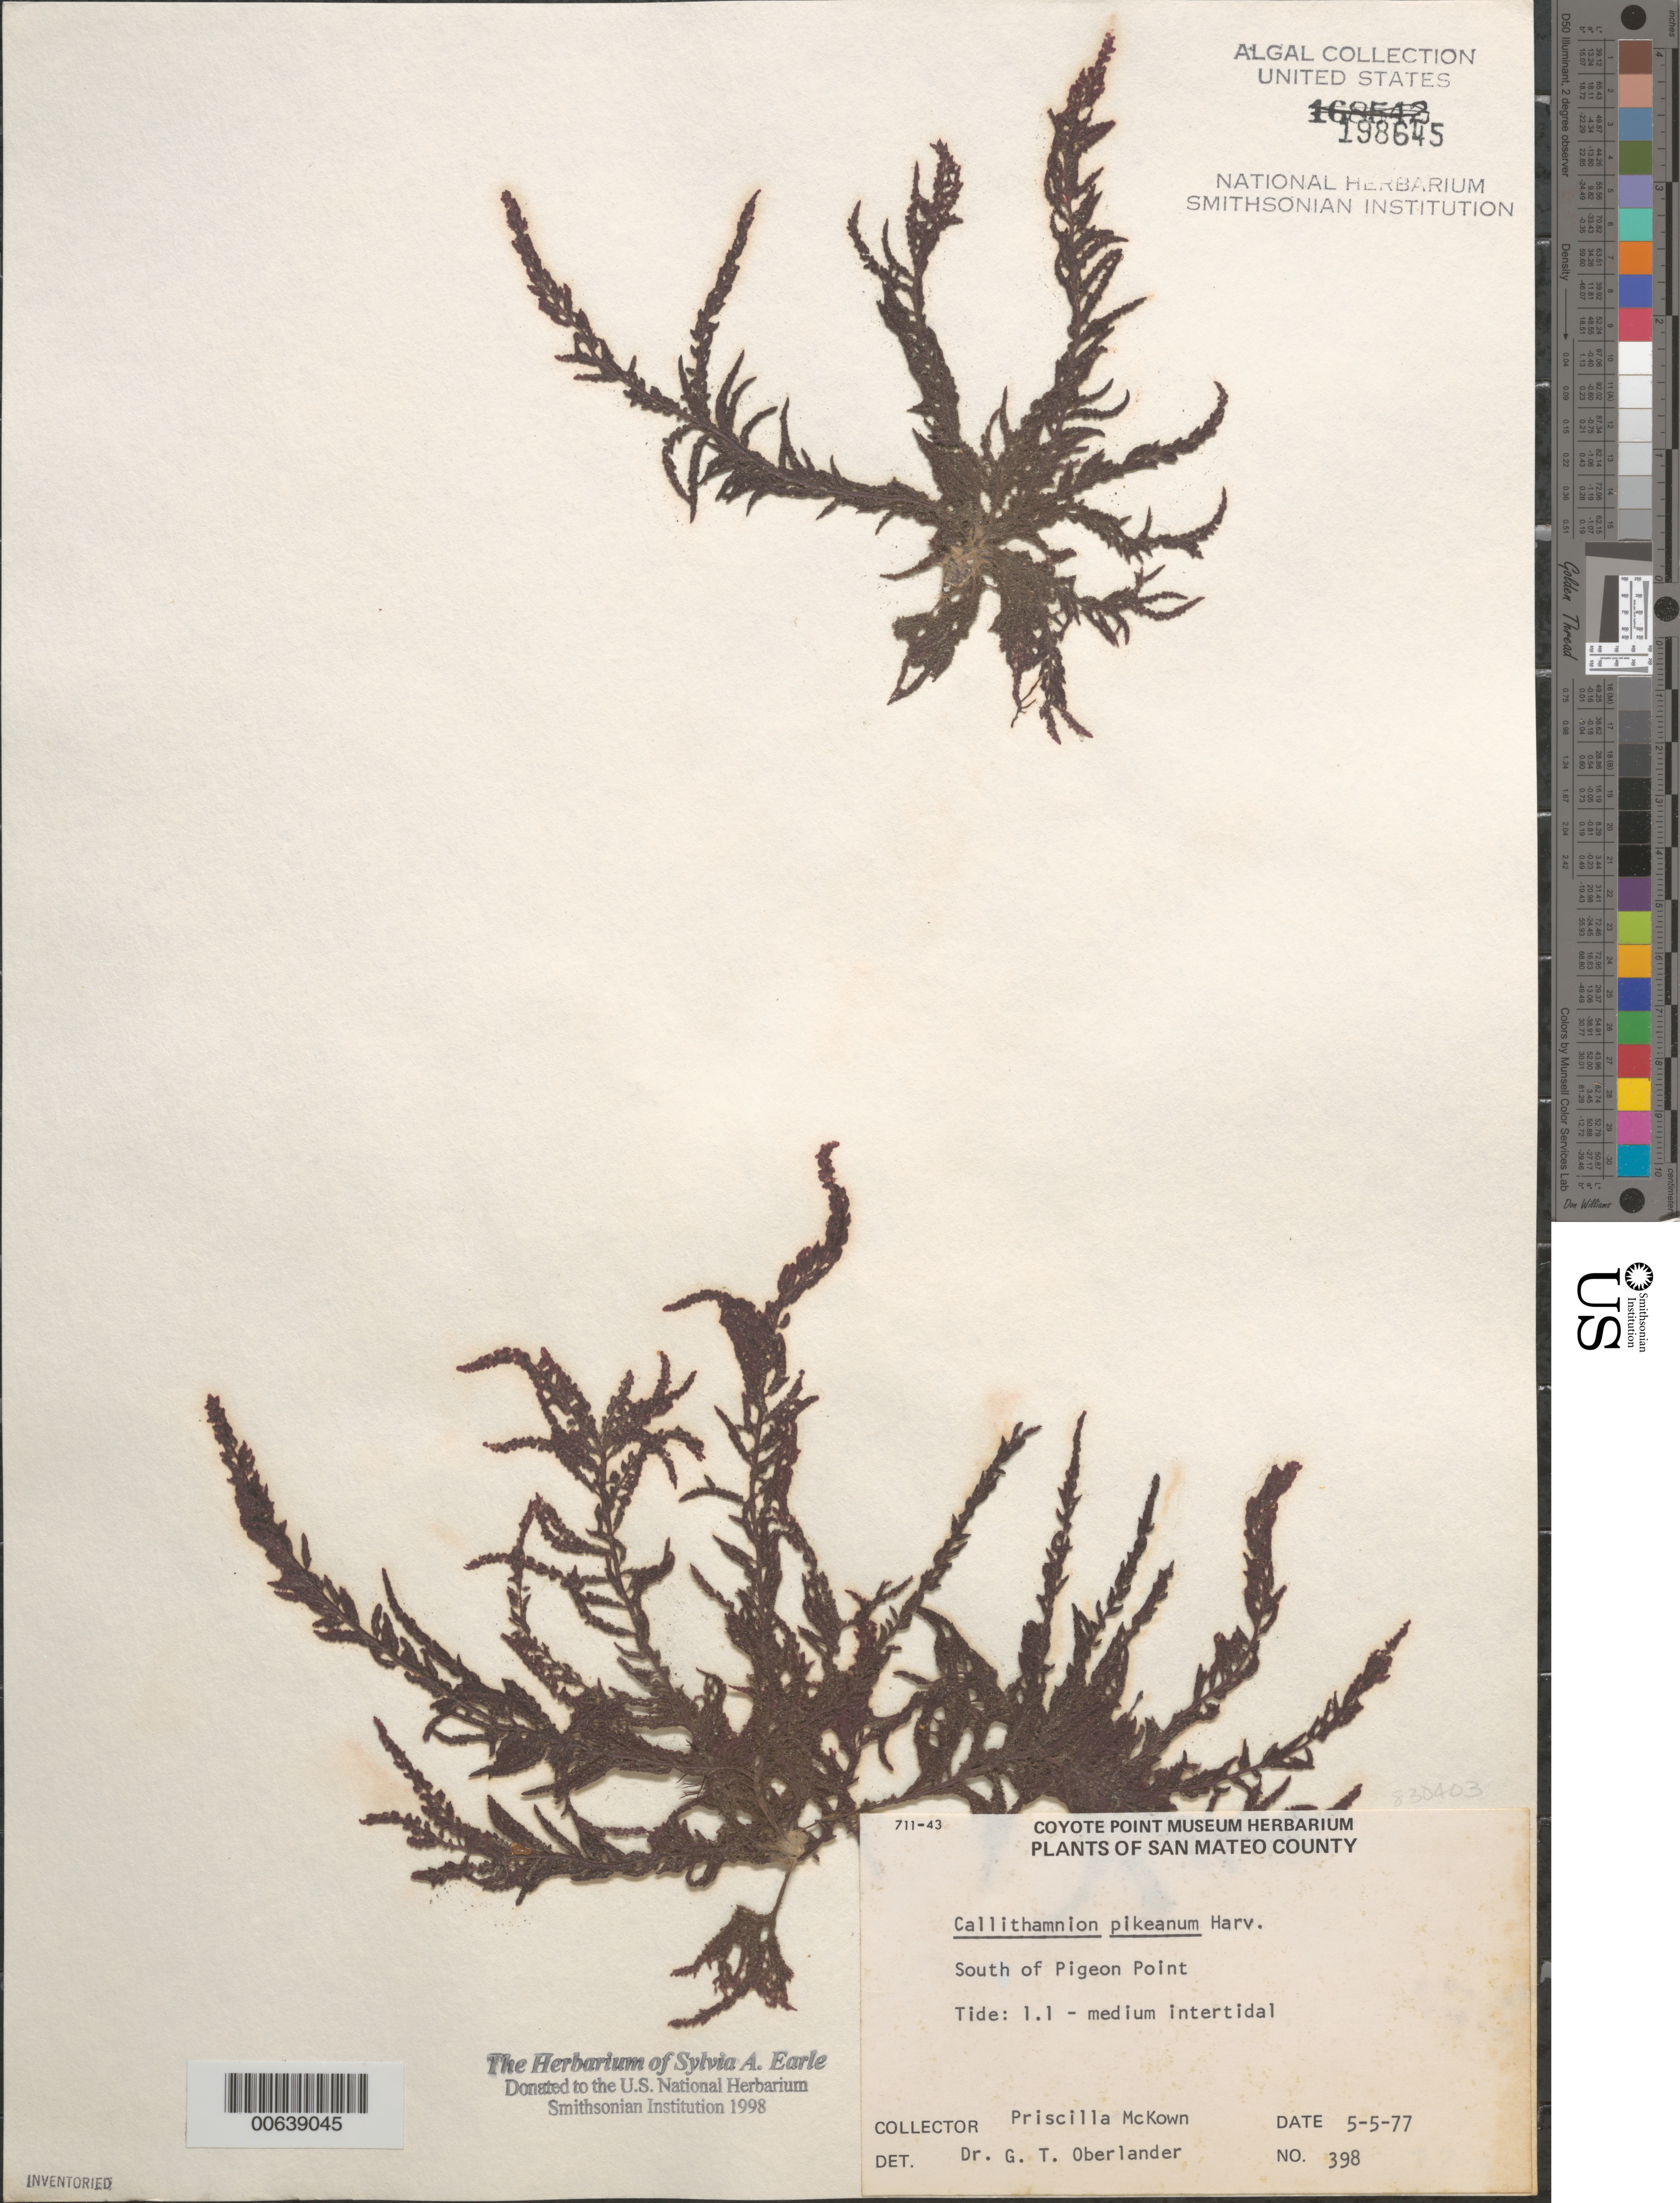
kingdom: Plantae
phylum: Rhodophyta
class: Florideophyceae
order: Ceramiales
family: Callithamniaceae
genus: Callithamnion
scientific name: Callithamnion pikeanum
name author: Harv.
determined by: Oberlander, G. T.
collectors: P. McKown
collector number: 398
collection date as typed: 05 May 1977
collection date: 1977-05-05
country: United States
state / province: California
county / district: San Mateo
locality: South of Pigeon Point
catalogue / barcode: US 198645